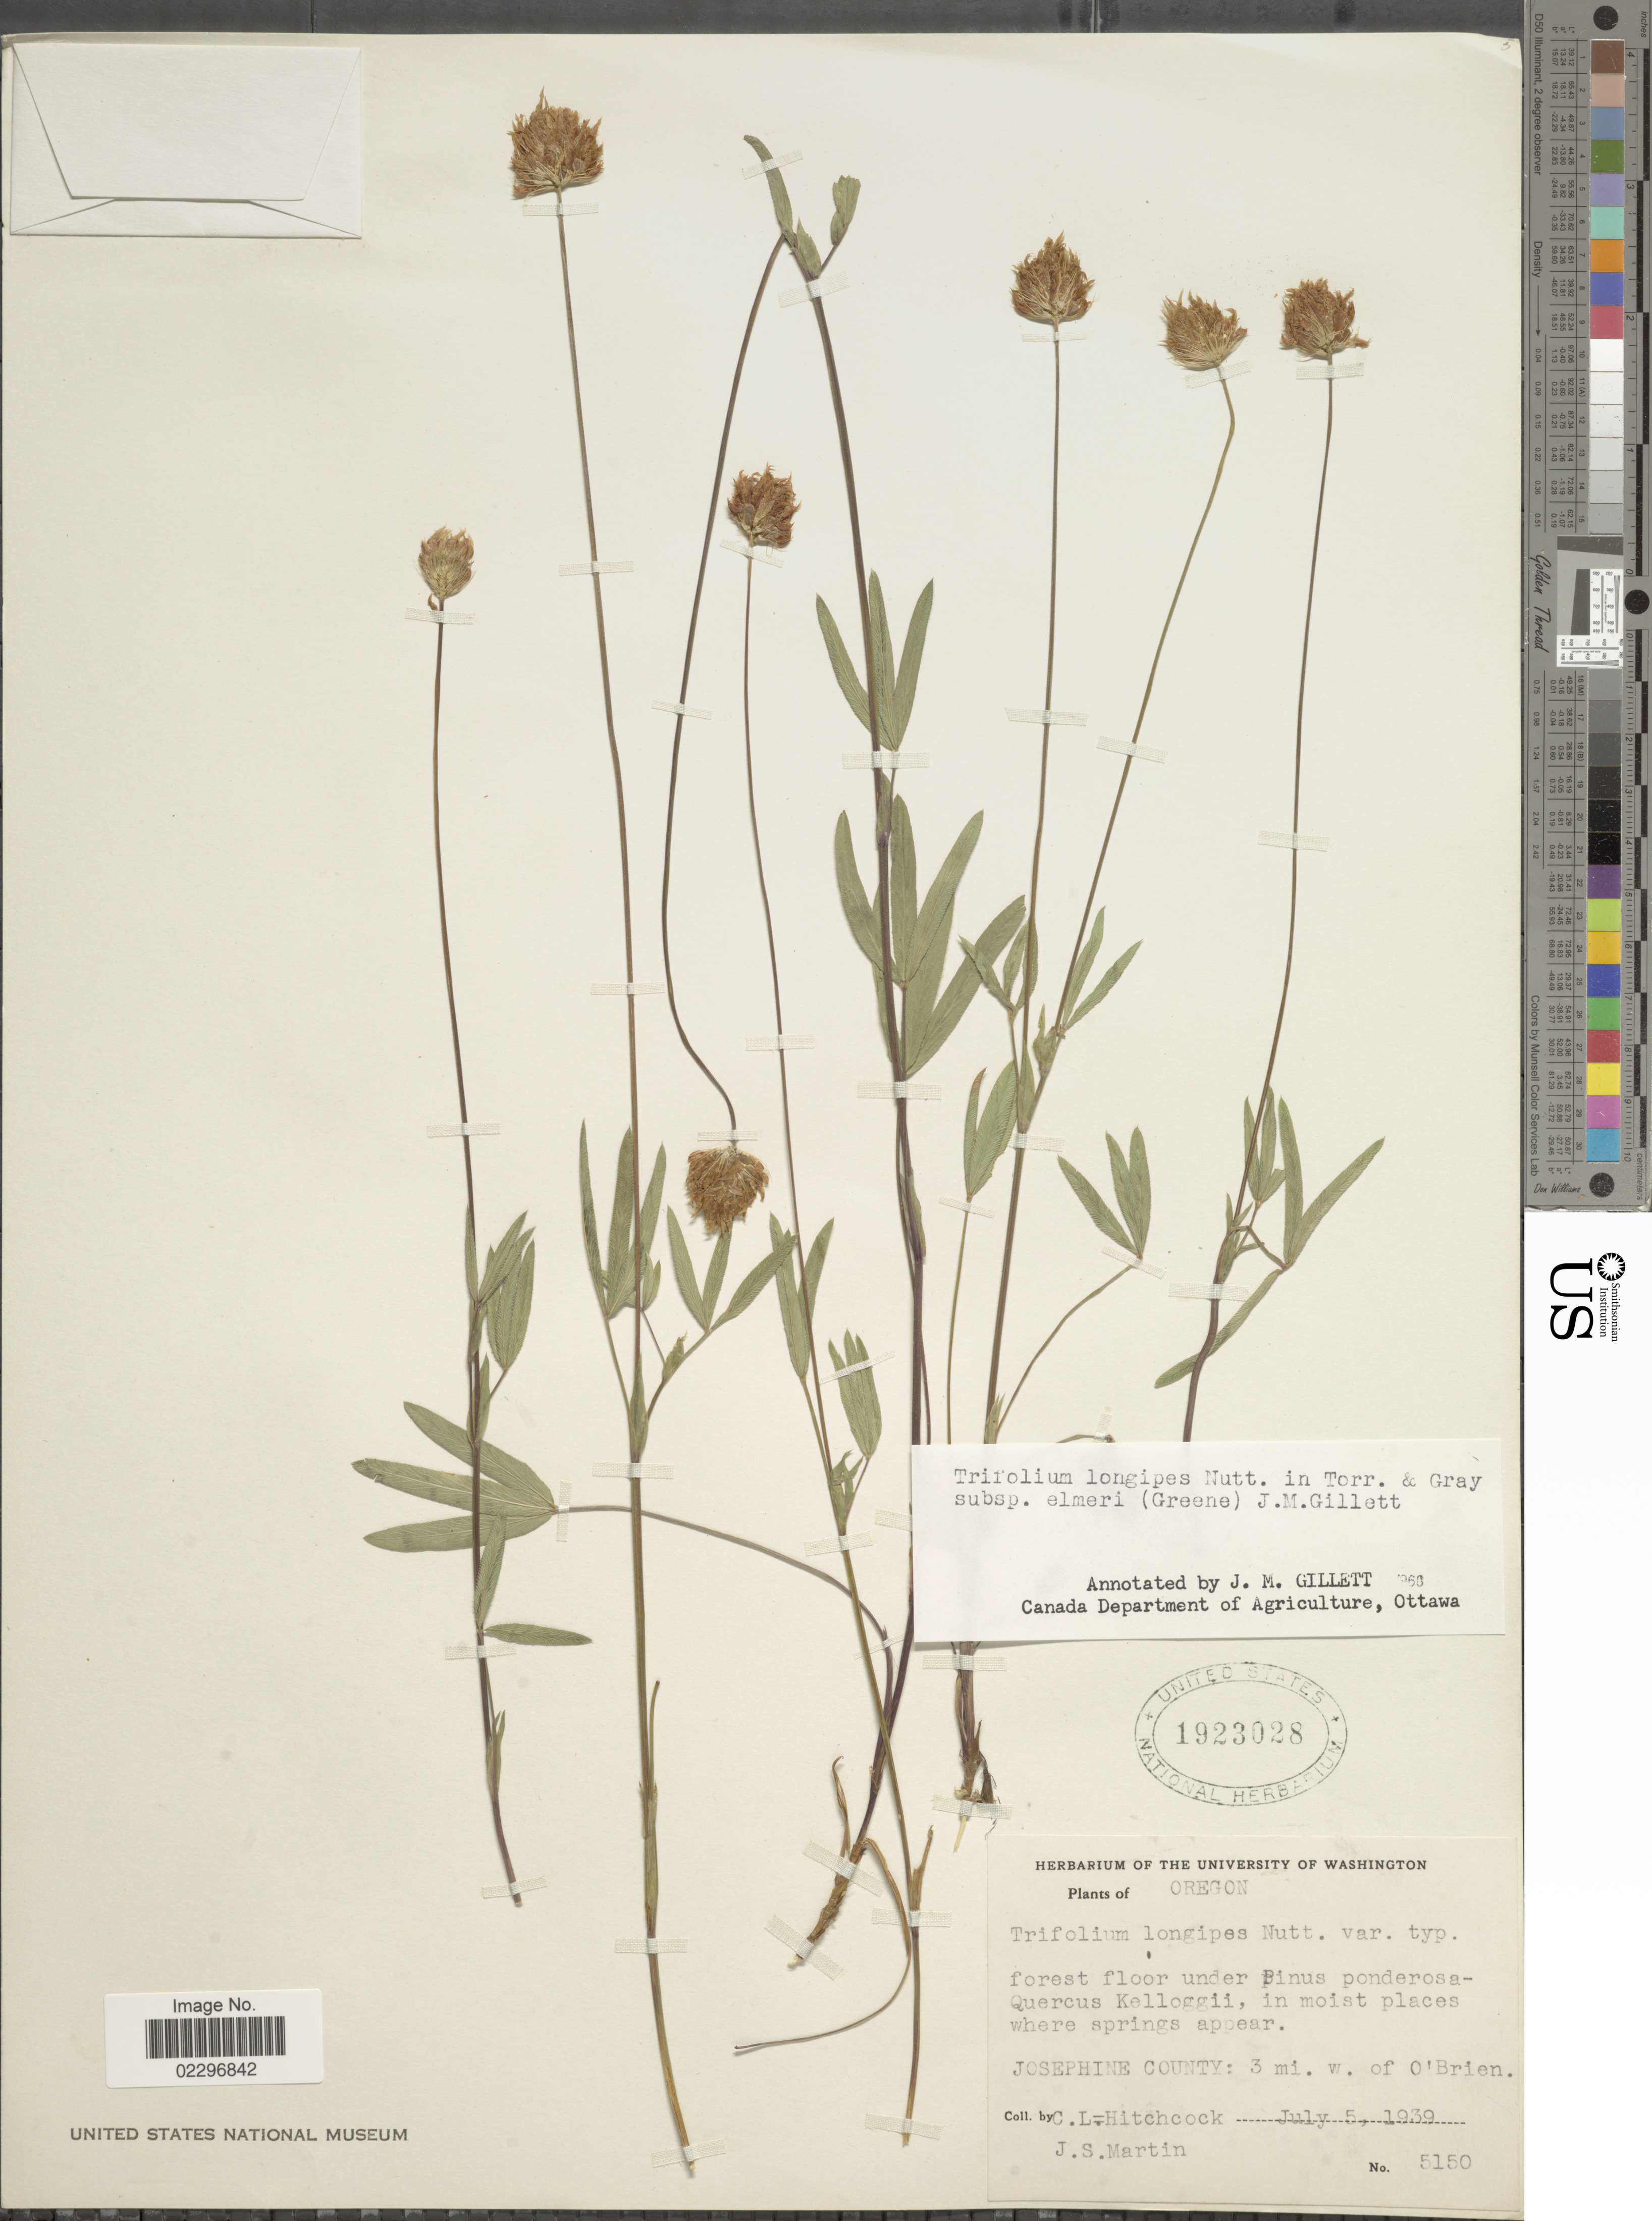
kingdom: Plantae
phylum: Tracheophyta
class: Magnoliopsida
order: Fabales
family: Fabaceae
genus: Trifolium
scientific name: Trifolium longipes subsp. elmeri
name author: (Greene) J.M. Gillett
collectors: C. L. Hitchcock & J. S. Martin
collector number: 5150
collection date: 1939-07-05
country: United States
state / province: Oregon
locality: Josephine County: 3 mi. w. of O'Brien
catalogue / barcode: US 1923028